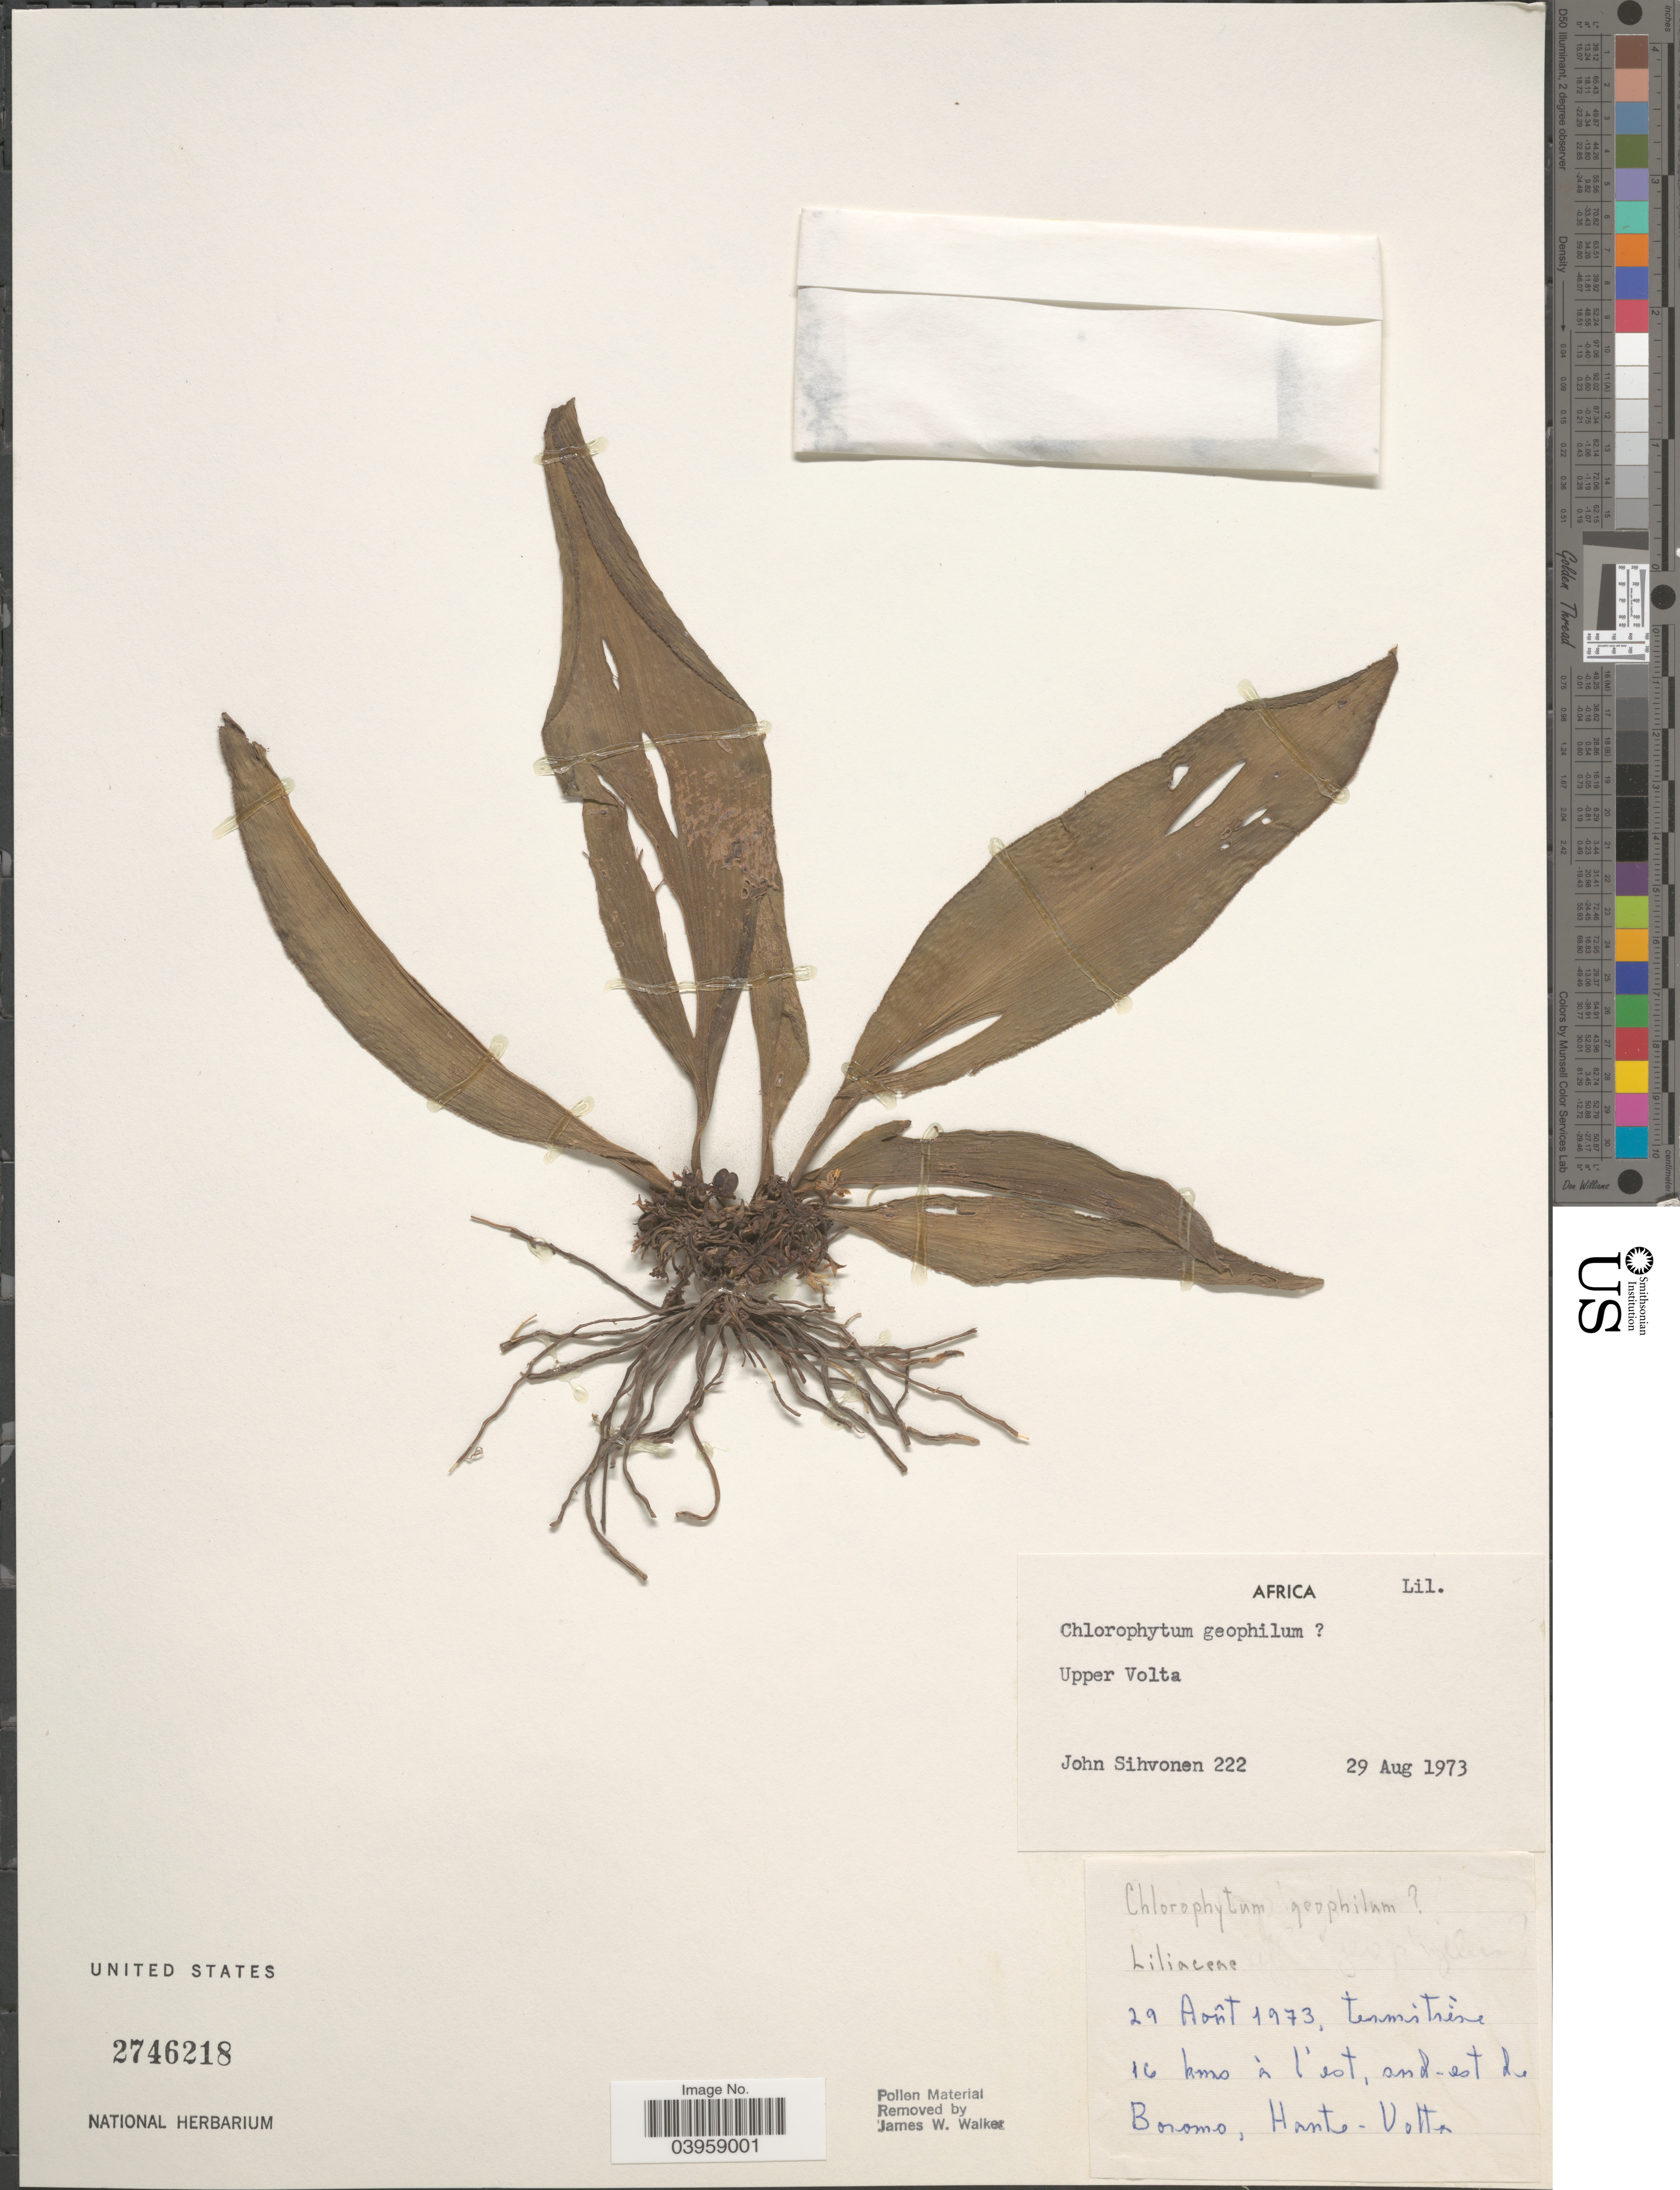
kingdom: Plantae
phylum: Tracheophyta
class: Liliopsida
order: Asparagales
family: Asparagaceae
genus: Chlorophytum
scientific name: Chlorophytum geophilum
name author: Peter ex Poelln.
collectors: J. Sihvonen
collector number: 222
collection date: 1973-08-29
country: Burkina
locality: Upper Volta. 16 kms à l'est, sud-est de Boromo, Haute-Volta.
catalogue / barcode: US 2746218